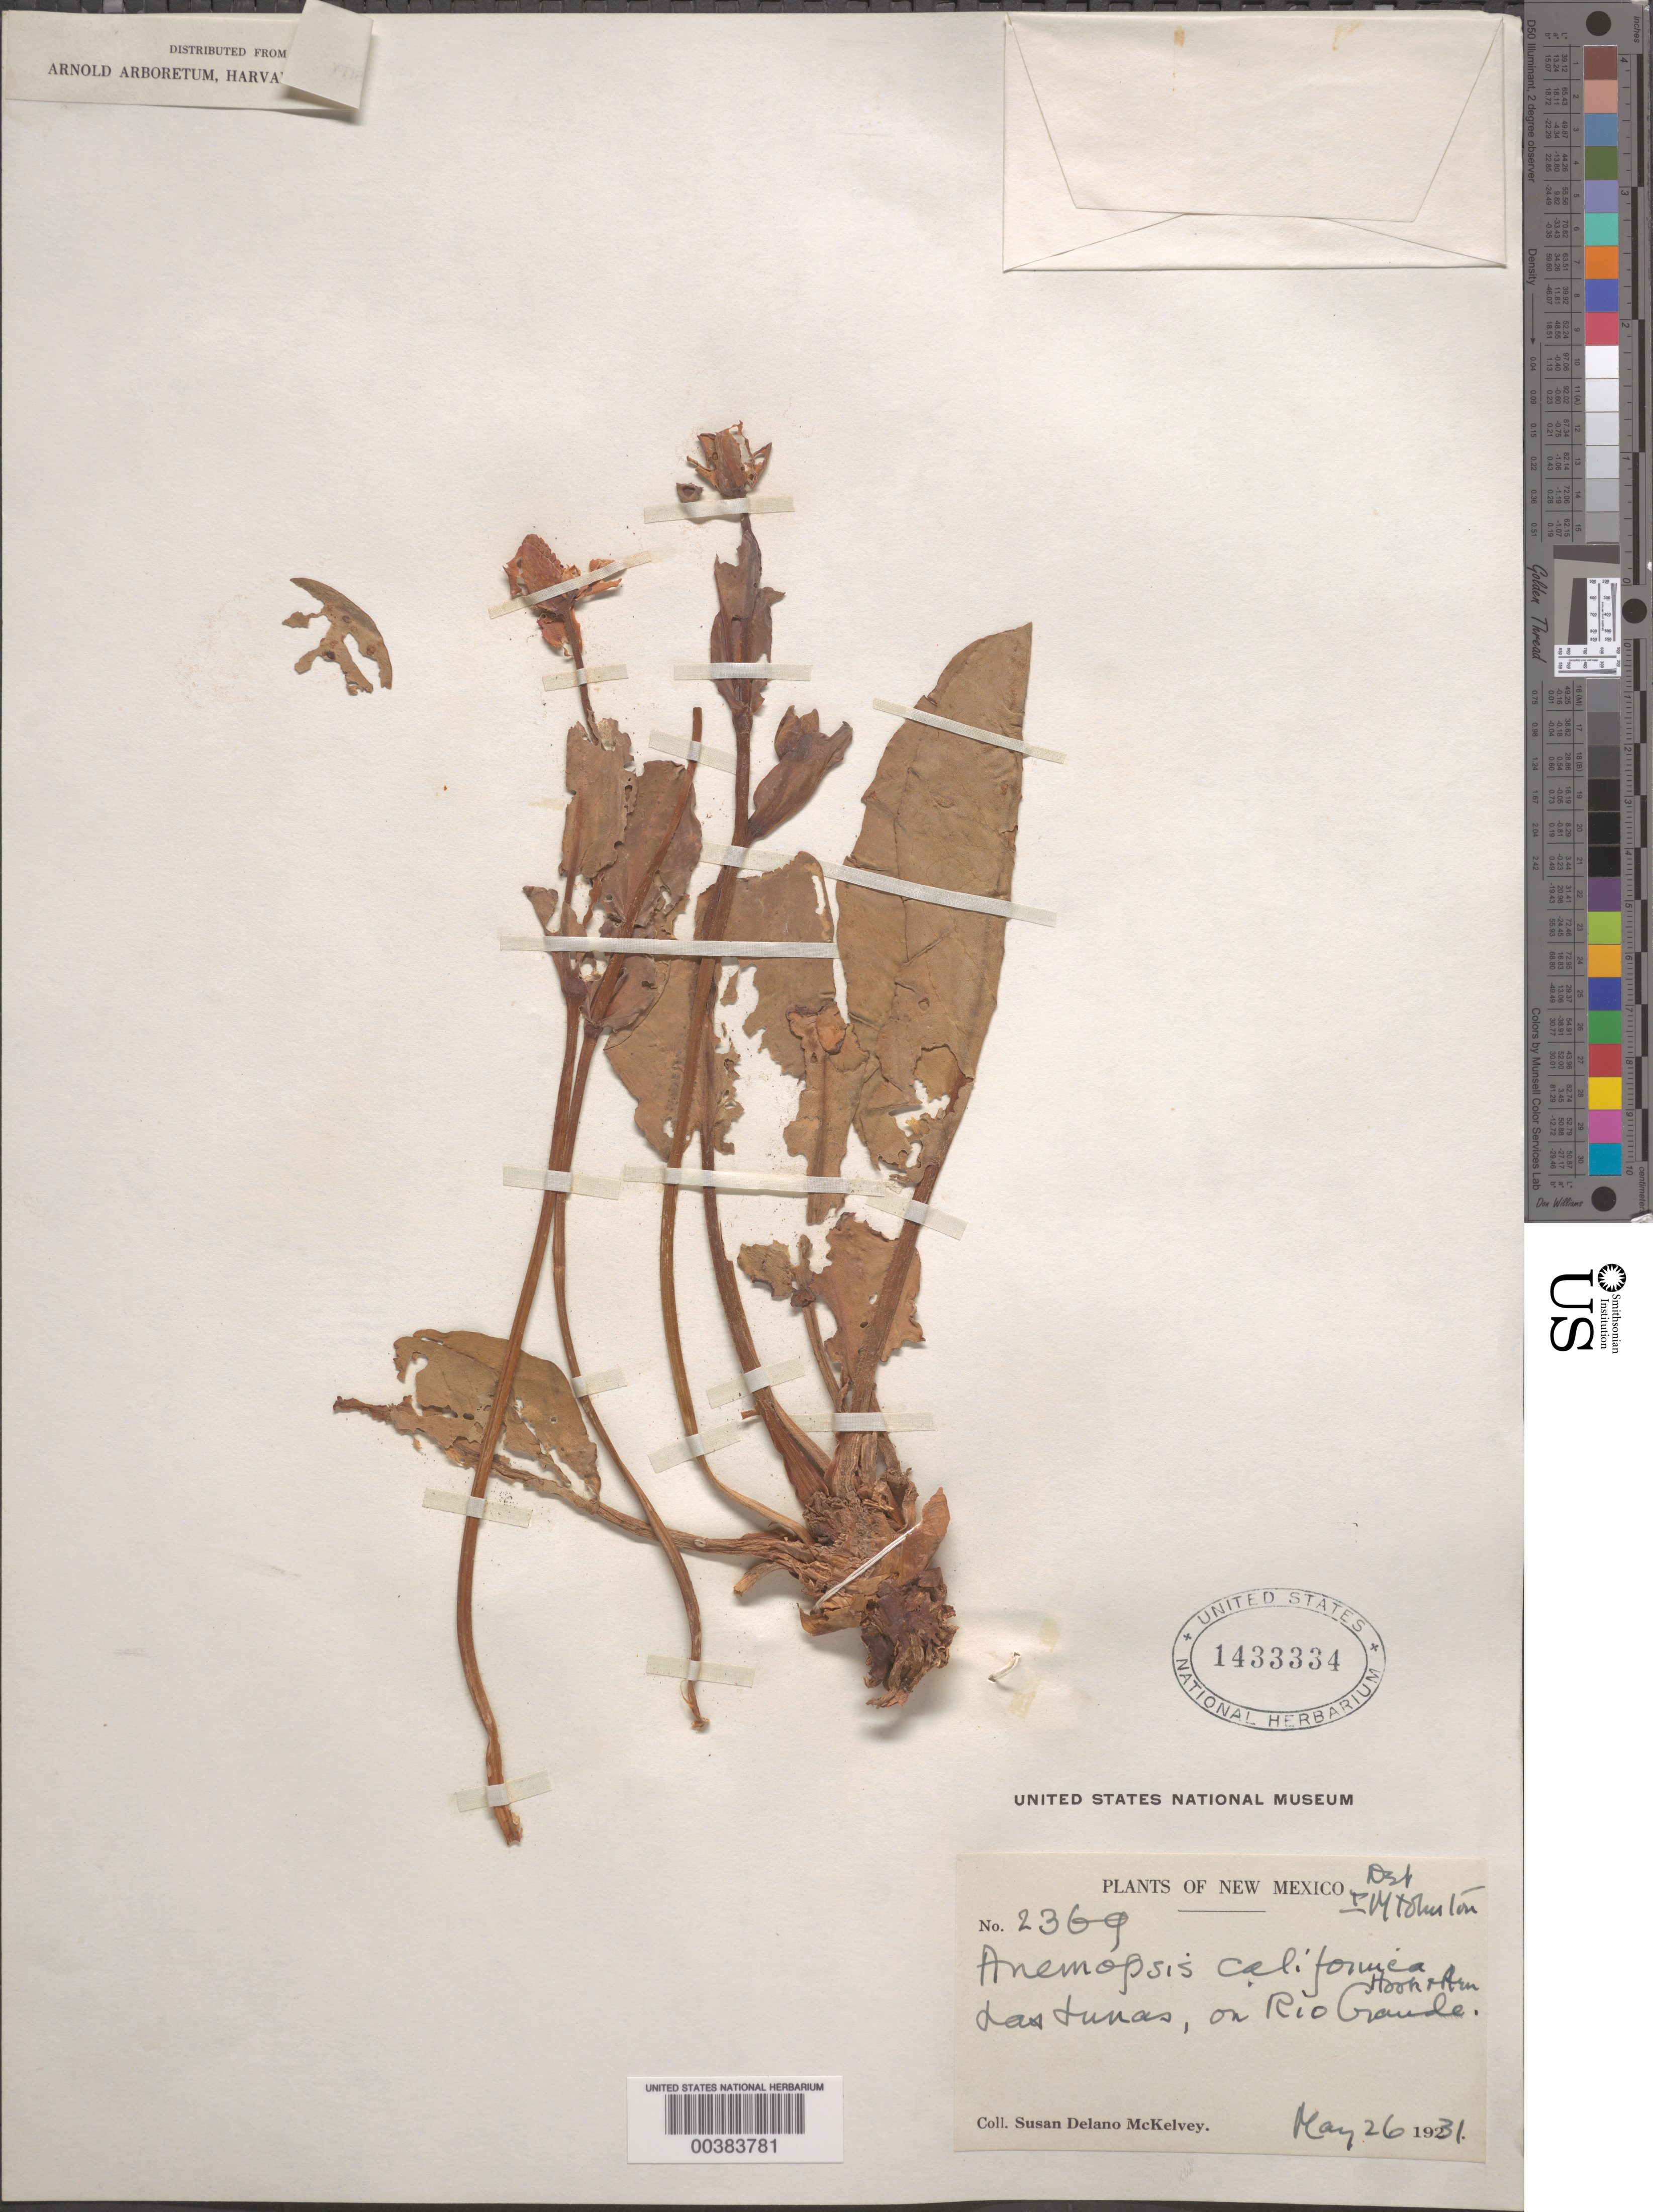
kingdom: Plantae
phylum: Tracheophyta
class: Magnoliopsida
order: Piperales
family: Saururaceae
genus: Anemopsis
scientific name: Anemopsis californica var. typica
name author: Kelso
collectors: S. A. McKelvey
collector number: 2369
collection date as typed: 26 May 1931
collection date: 1931-05-26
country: United States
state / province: New Mexico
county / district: Valencia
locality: Las lunas, on the rio grande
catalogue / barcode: US 1433334